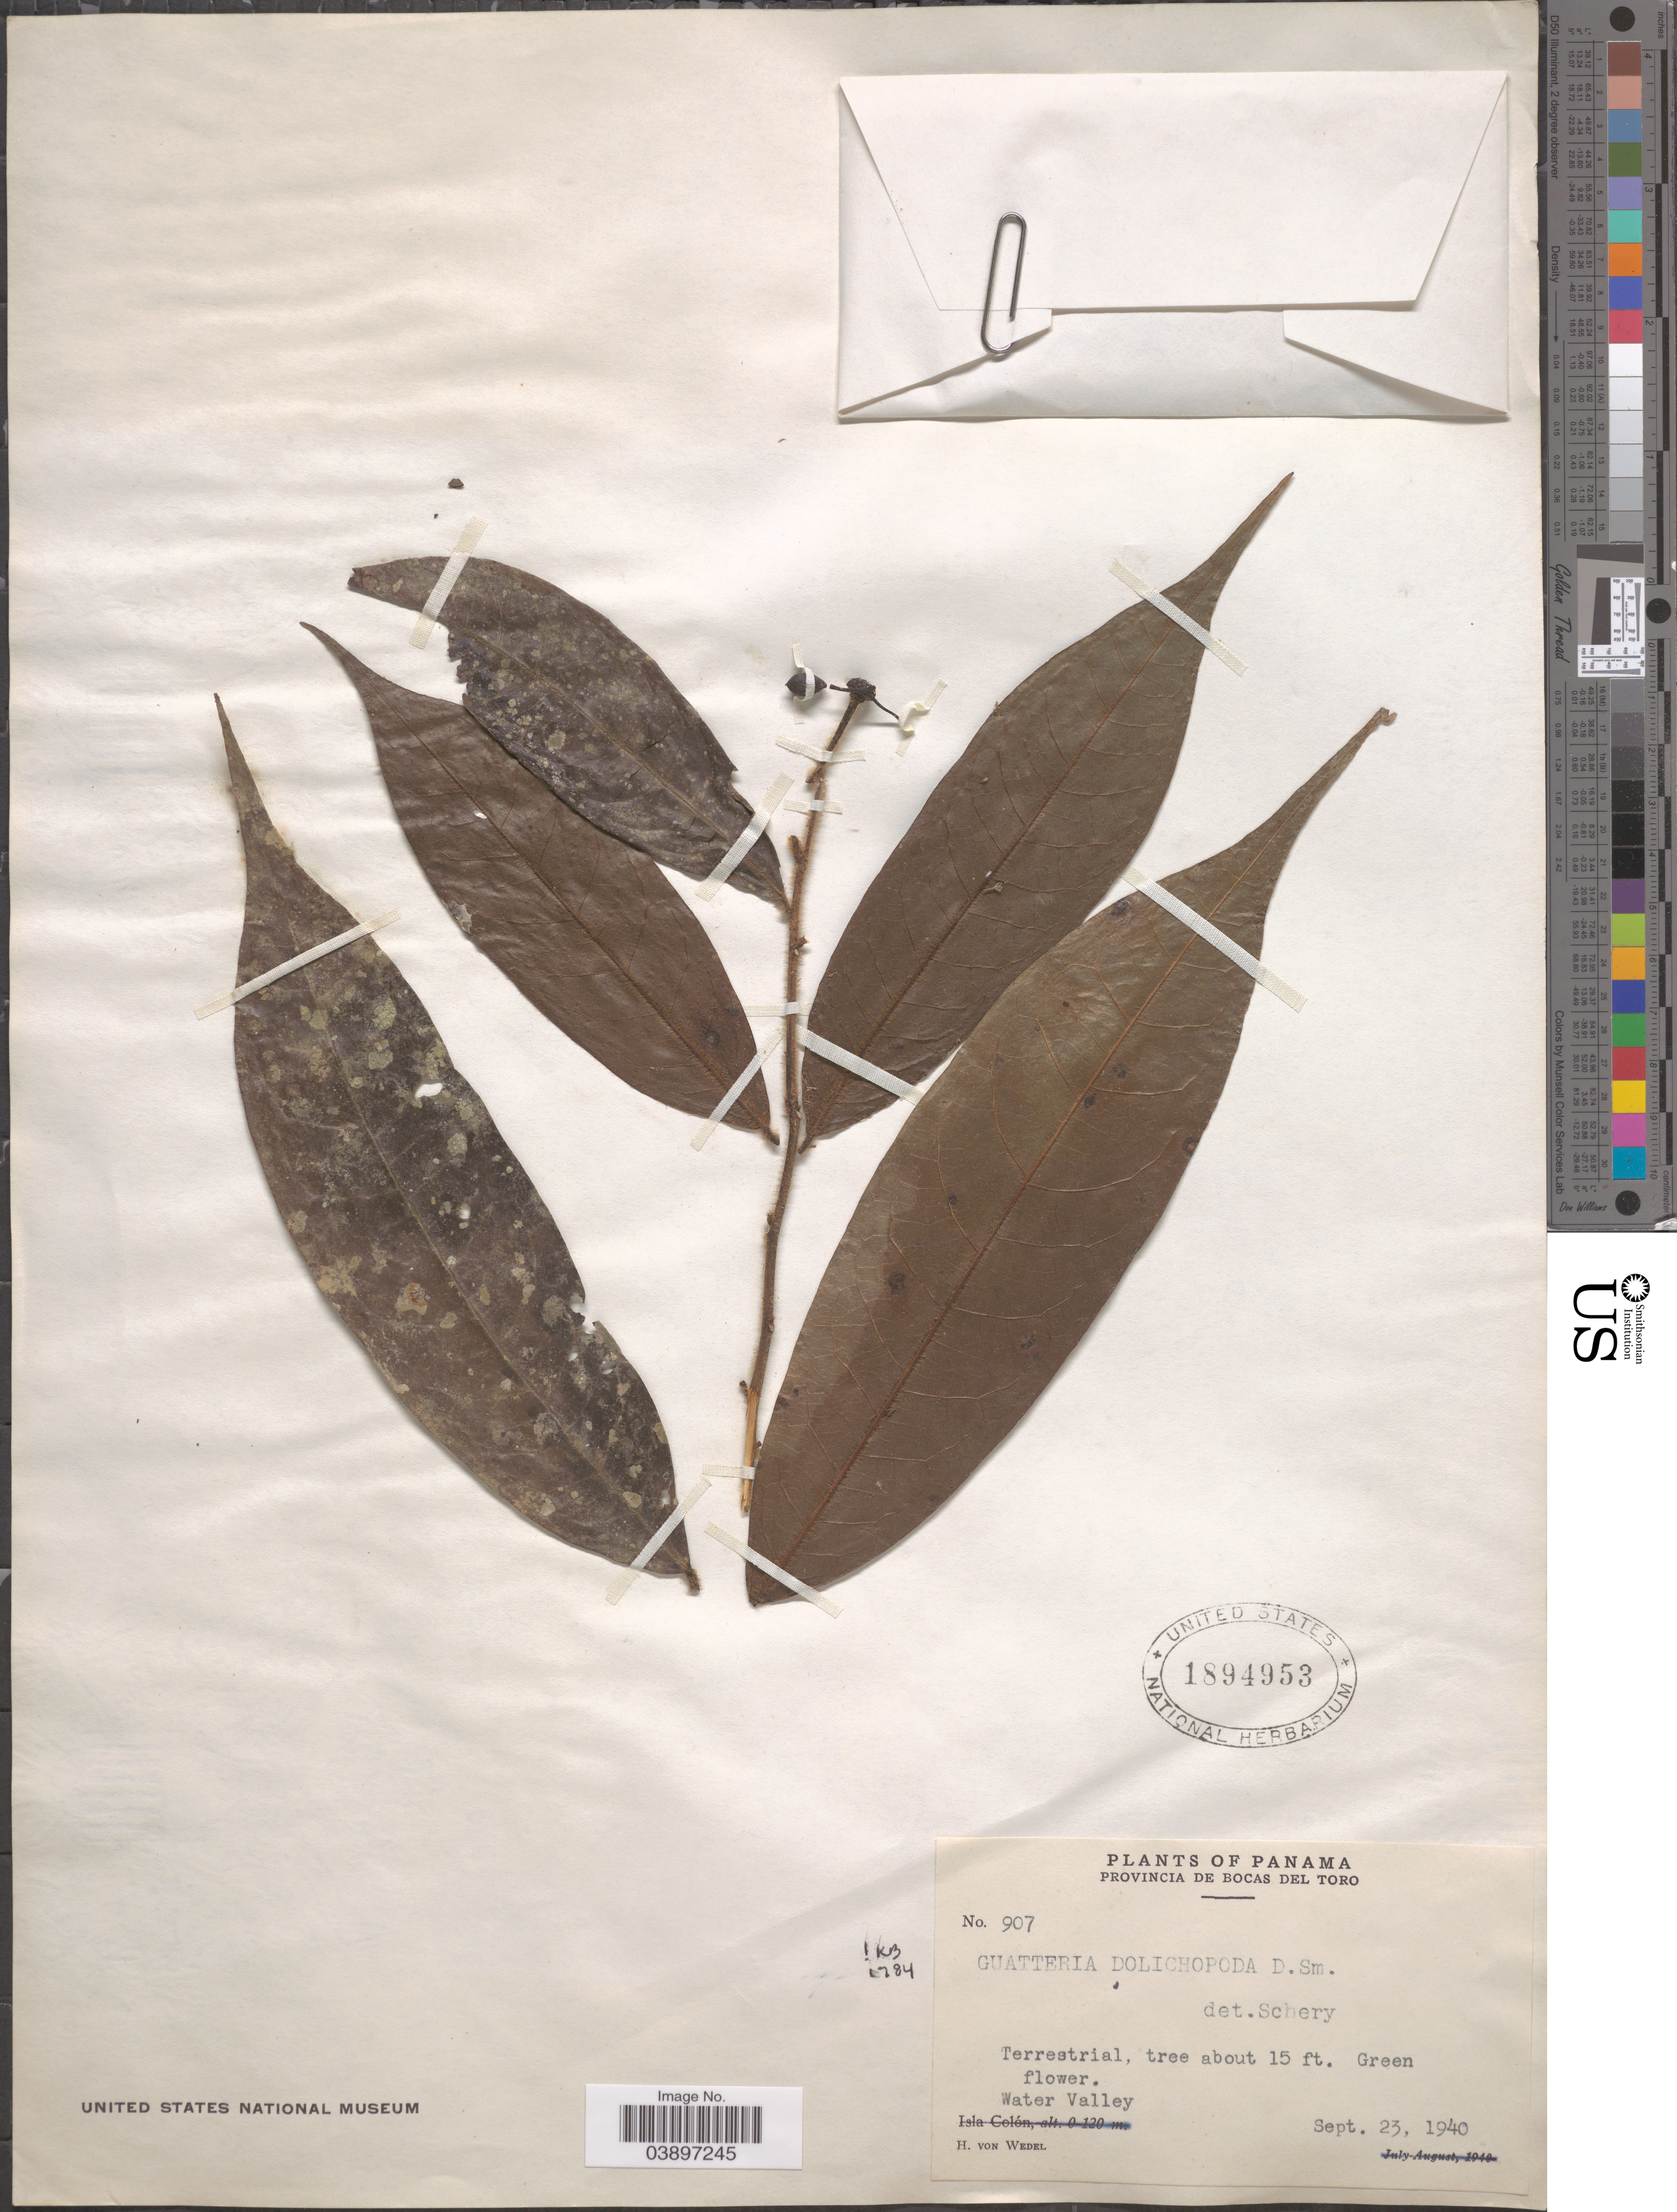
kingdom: Plantae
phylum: Tracheophyta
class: Magnoliopsida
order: Magnoliales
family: Annonaceae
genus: Guatteria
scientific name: Guatteria dolichopoda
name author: Donn. Sm.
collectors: H. von Wedel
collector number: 907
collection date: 1940-09-23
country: Panama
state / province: Bocas del Toro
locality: Water Valley.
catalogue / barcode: US 1894953